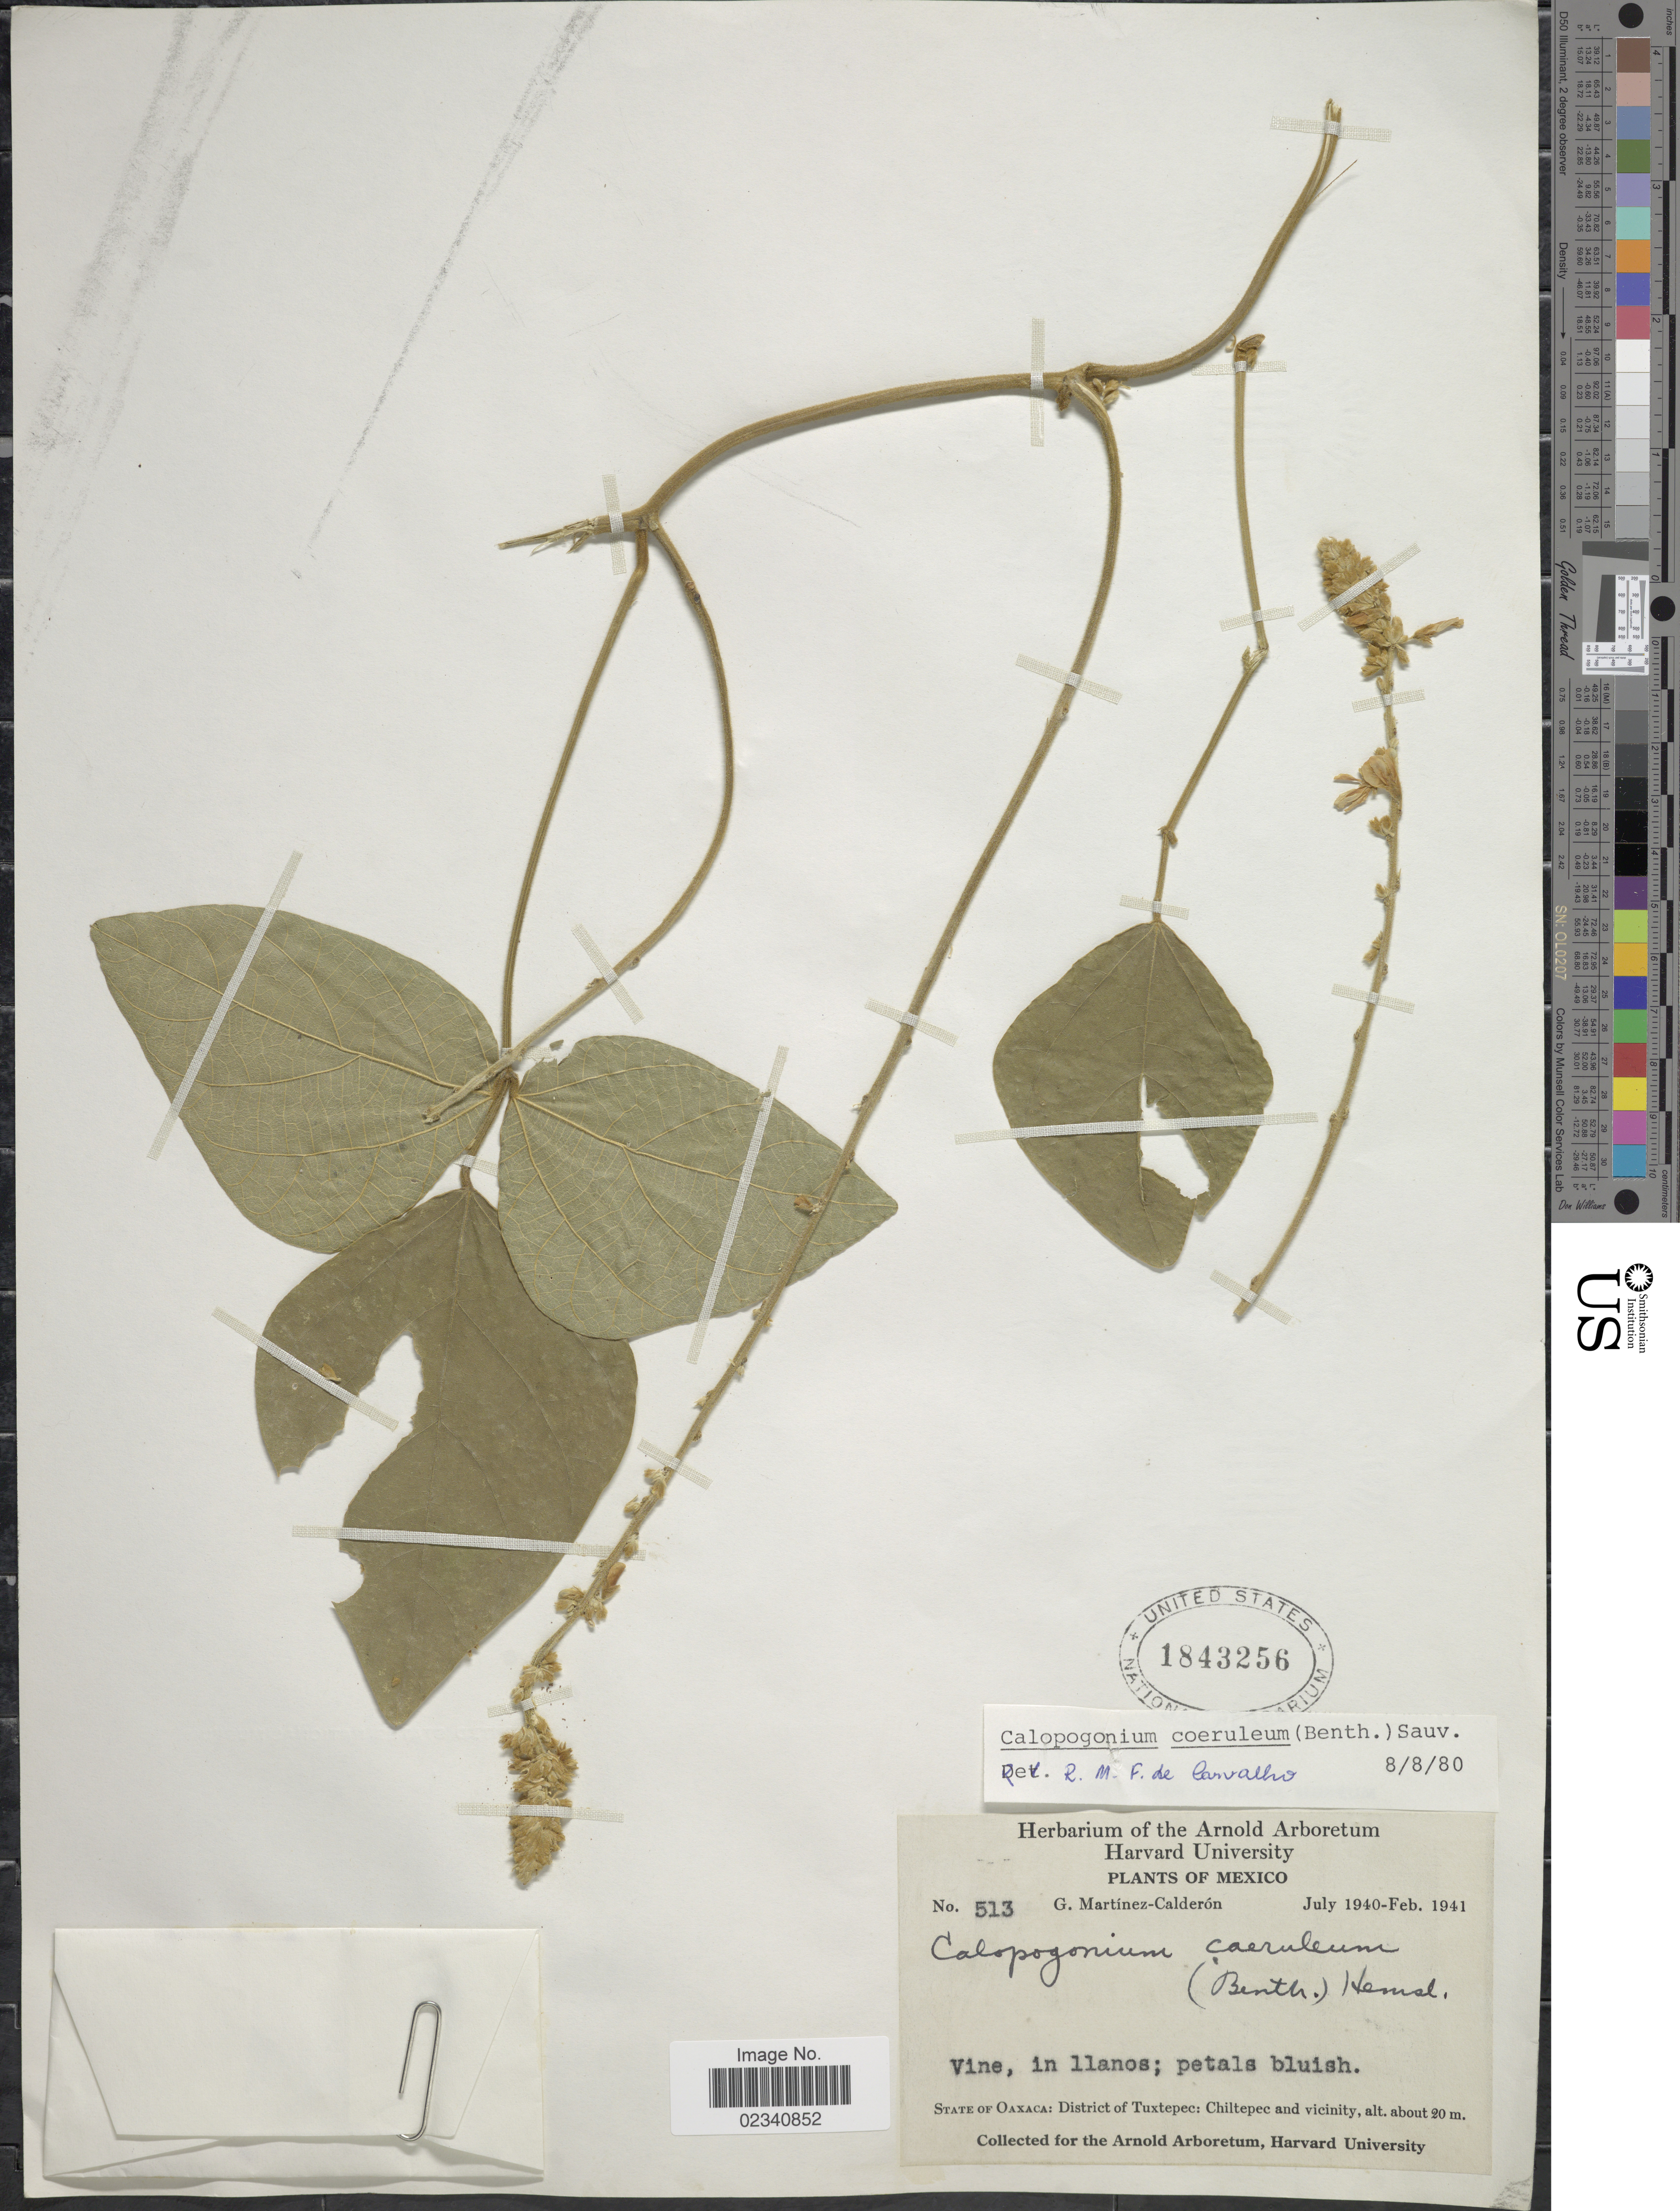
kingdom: Plantae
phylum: Tracheophyta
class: Magnoliopsida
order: Fabales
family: Fabaceae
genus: Calopogonium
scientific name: Calopogonium caeruleum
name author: (Benth.) C. Wright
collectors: G. Martínez Calderón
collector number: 513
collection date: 1940-07/1941-02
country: Mexico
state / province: Oaxaca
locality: State of Oaxaca: District of Tuxtepec: Chiltepec and vicinity.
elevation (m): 20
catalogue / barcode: US 1843256